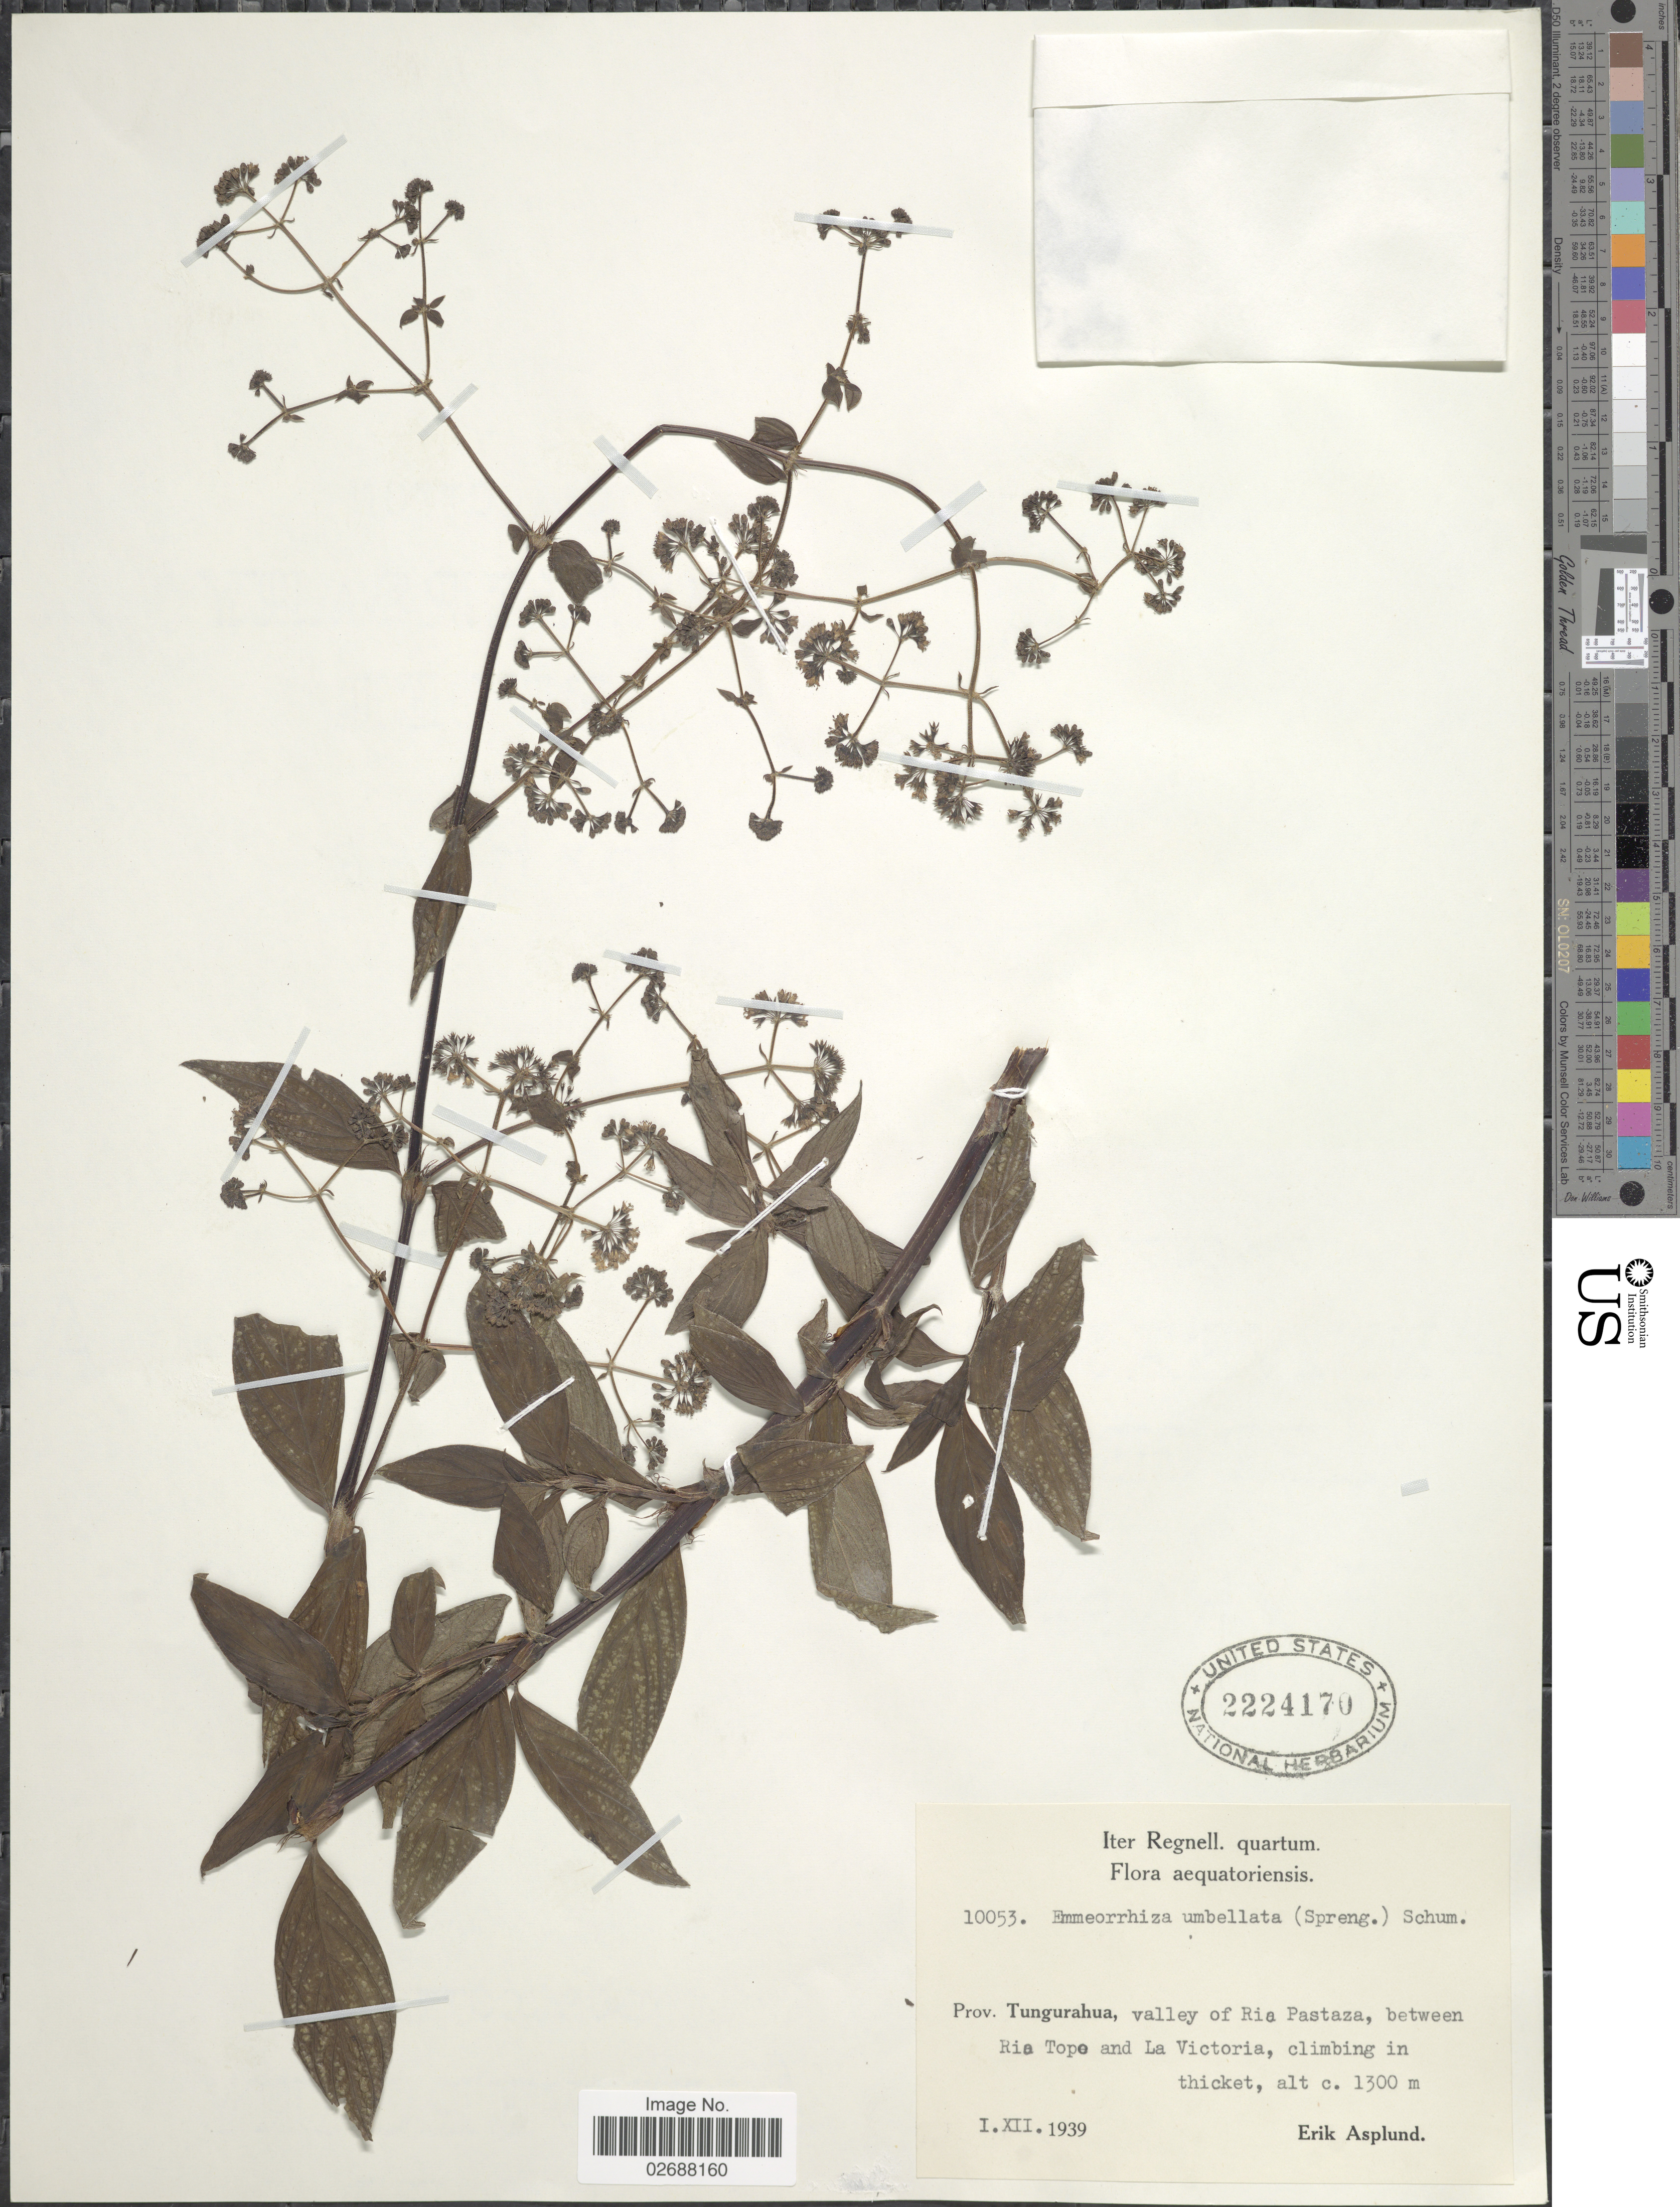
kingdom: Plantae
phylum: Tracheophyta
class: Magnoliopsida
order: Gentianales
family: Rubiaceae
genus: Emmeorhiza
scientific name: Emmeorhiza umbellata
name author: (Spreng.) K. Schum.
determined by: Kirkbride, J. H.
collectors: E. Asplund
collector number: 10053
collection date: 1939-12-01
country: Ecuador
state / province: Tungurahua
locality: Valley of Rio Pastaza, between Rio Tope and La Victoria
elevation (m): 1300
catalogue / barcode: US 2224170